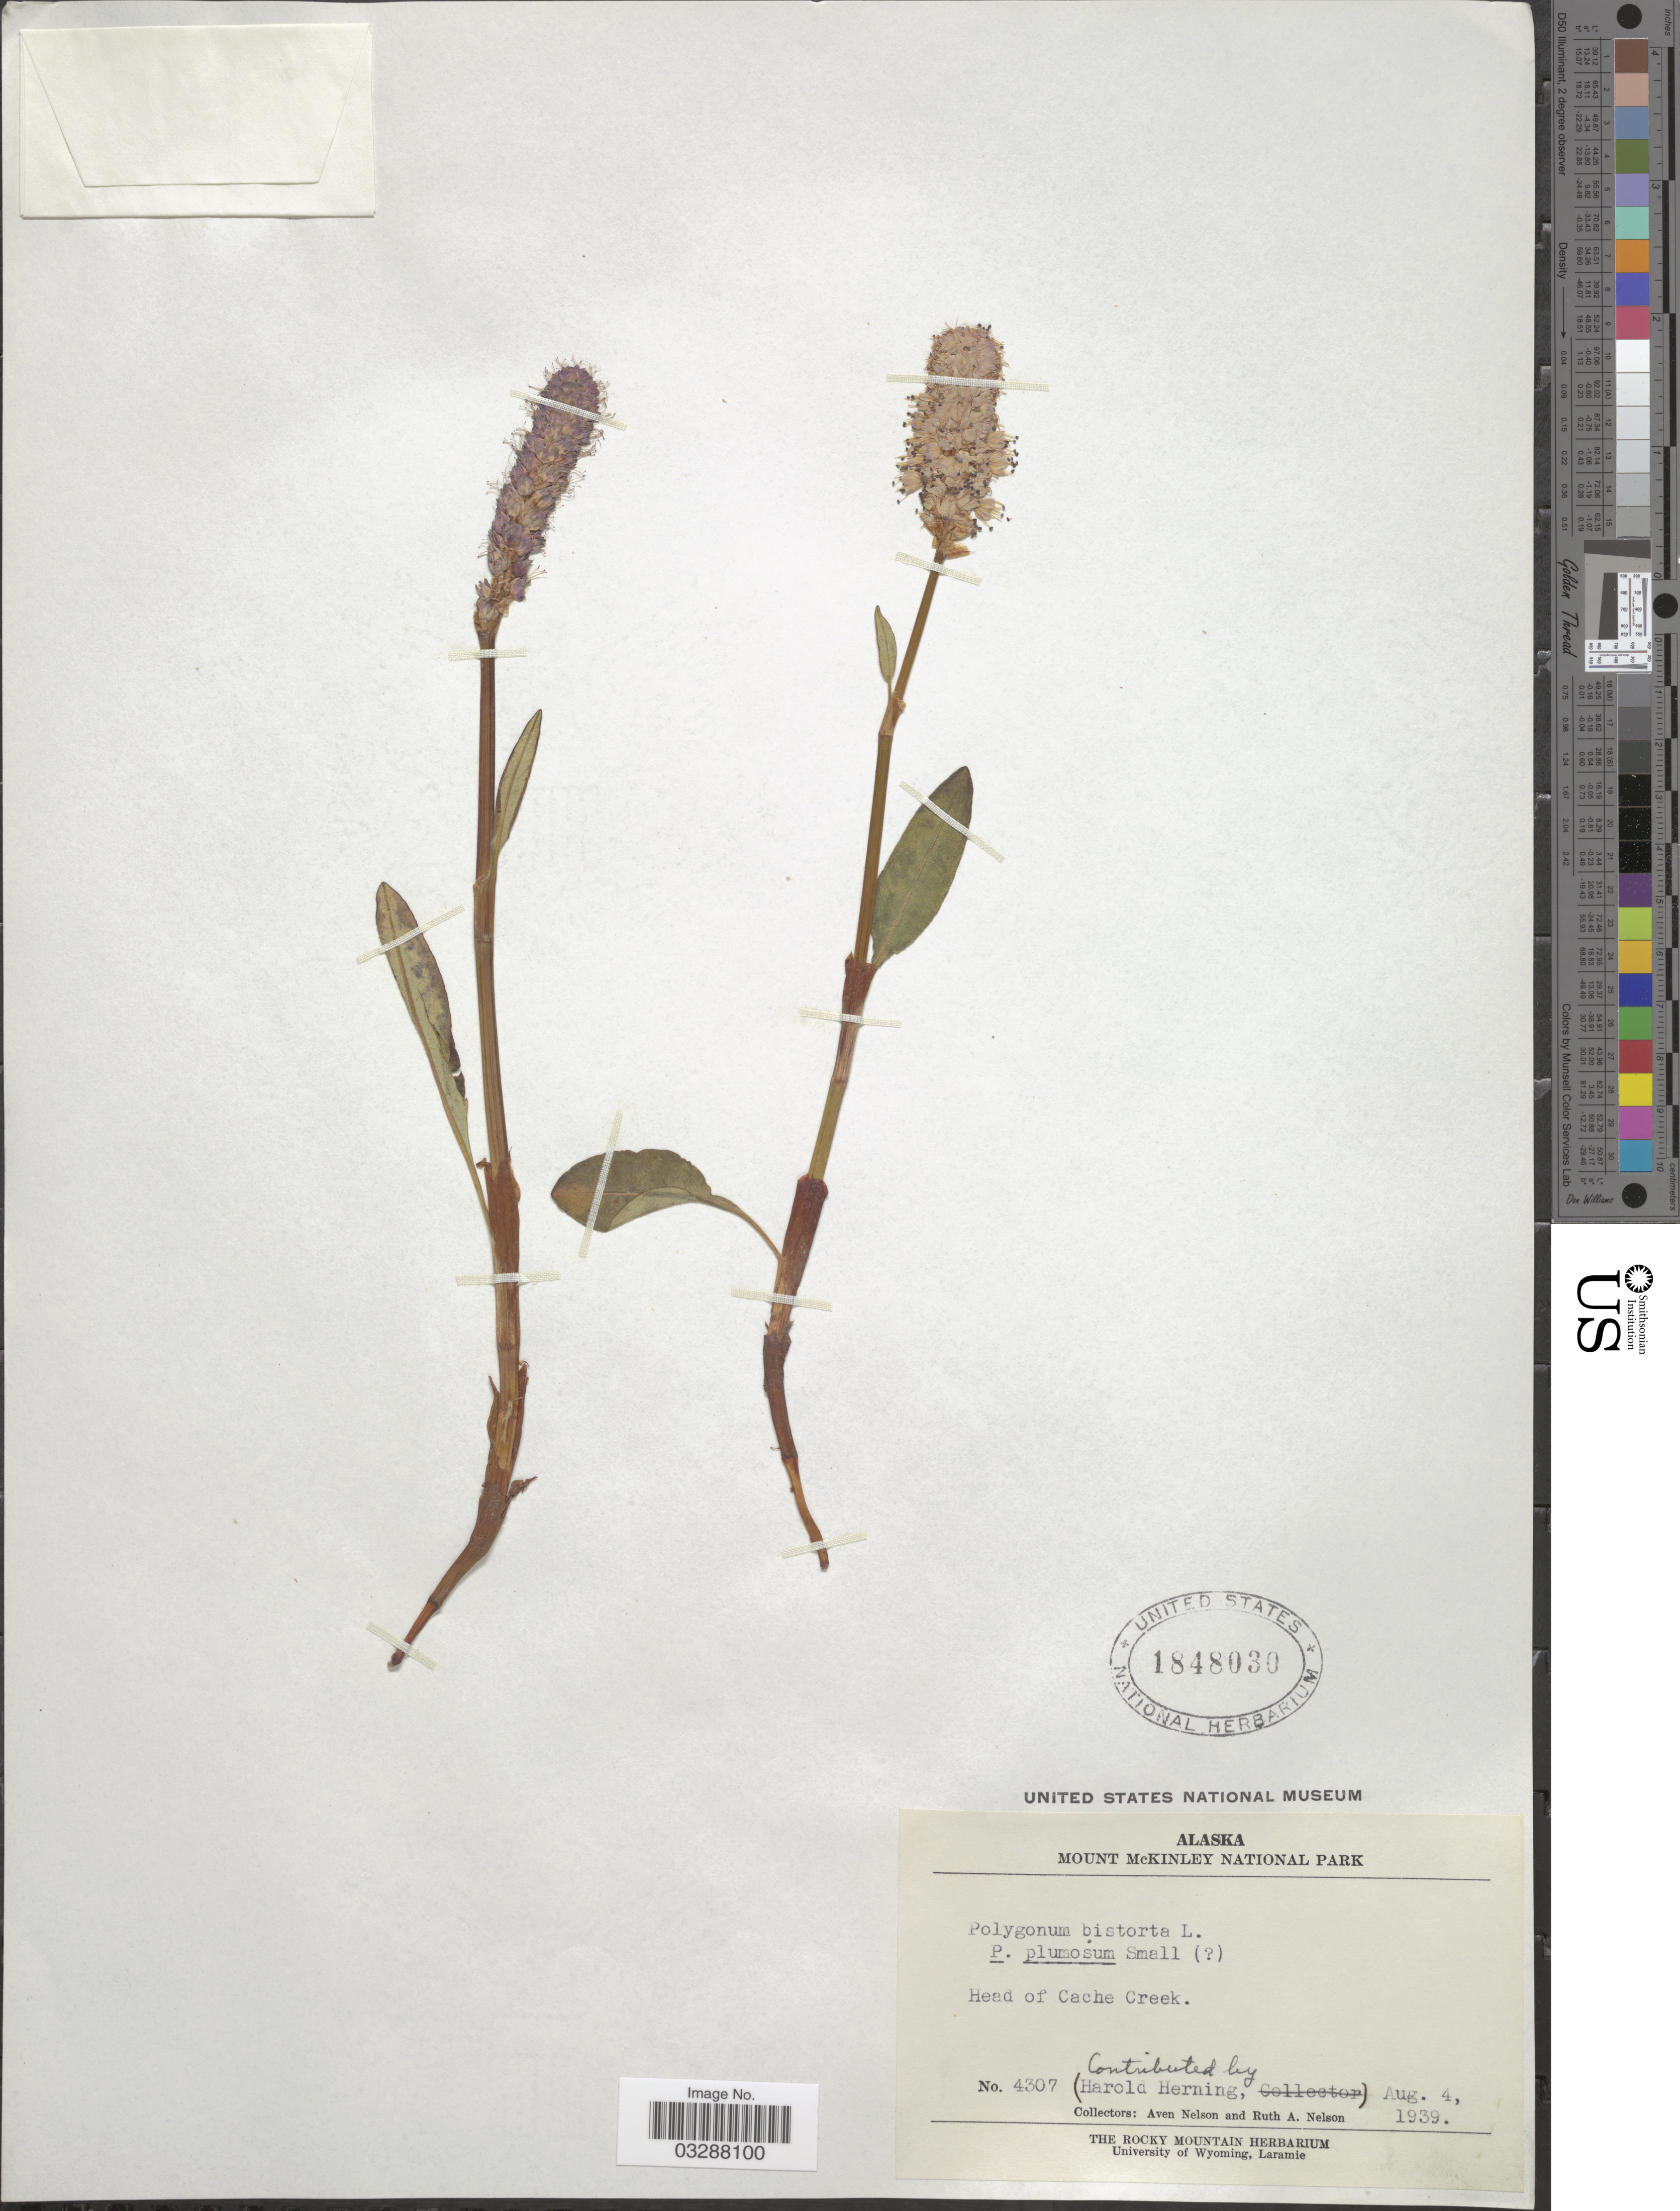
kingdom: Plantae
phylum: Tracheophyta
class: Magnoliopsida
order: Caryophyllales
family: Polygonaceae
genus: Bistorta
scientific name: Bistorta plumosa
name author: (Small) Greene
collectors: A. Nelson & R. A. Nelson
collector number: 4307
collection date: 1939-08-04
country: United States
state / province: Alaska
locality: Mount McKinley National Park. Head of Cache Creek.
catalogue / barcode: US 1848030